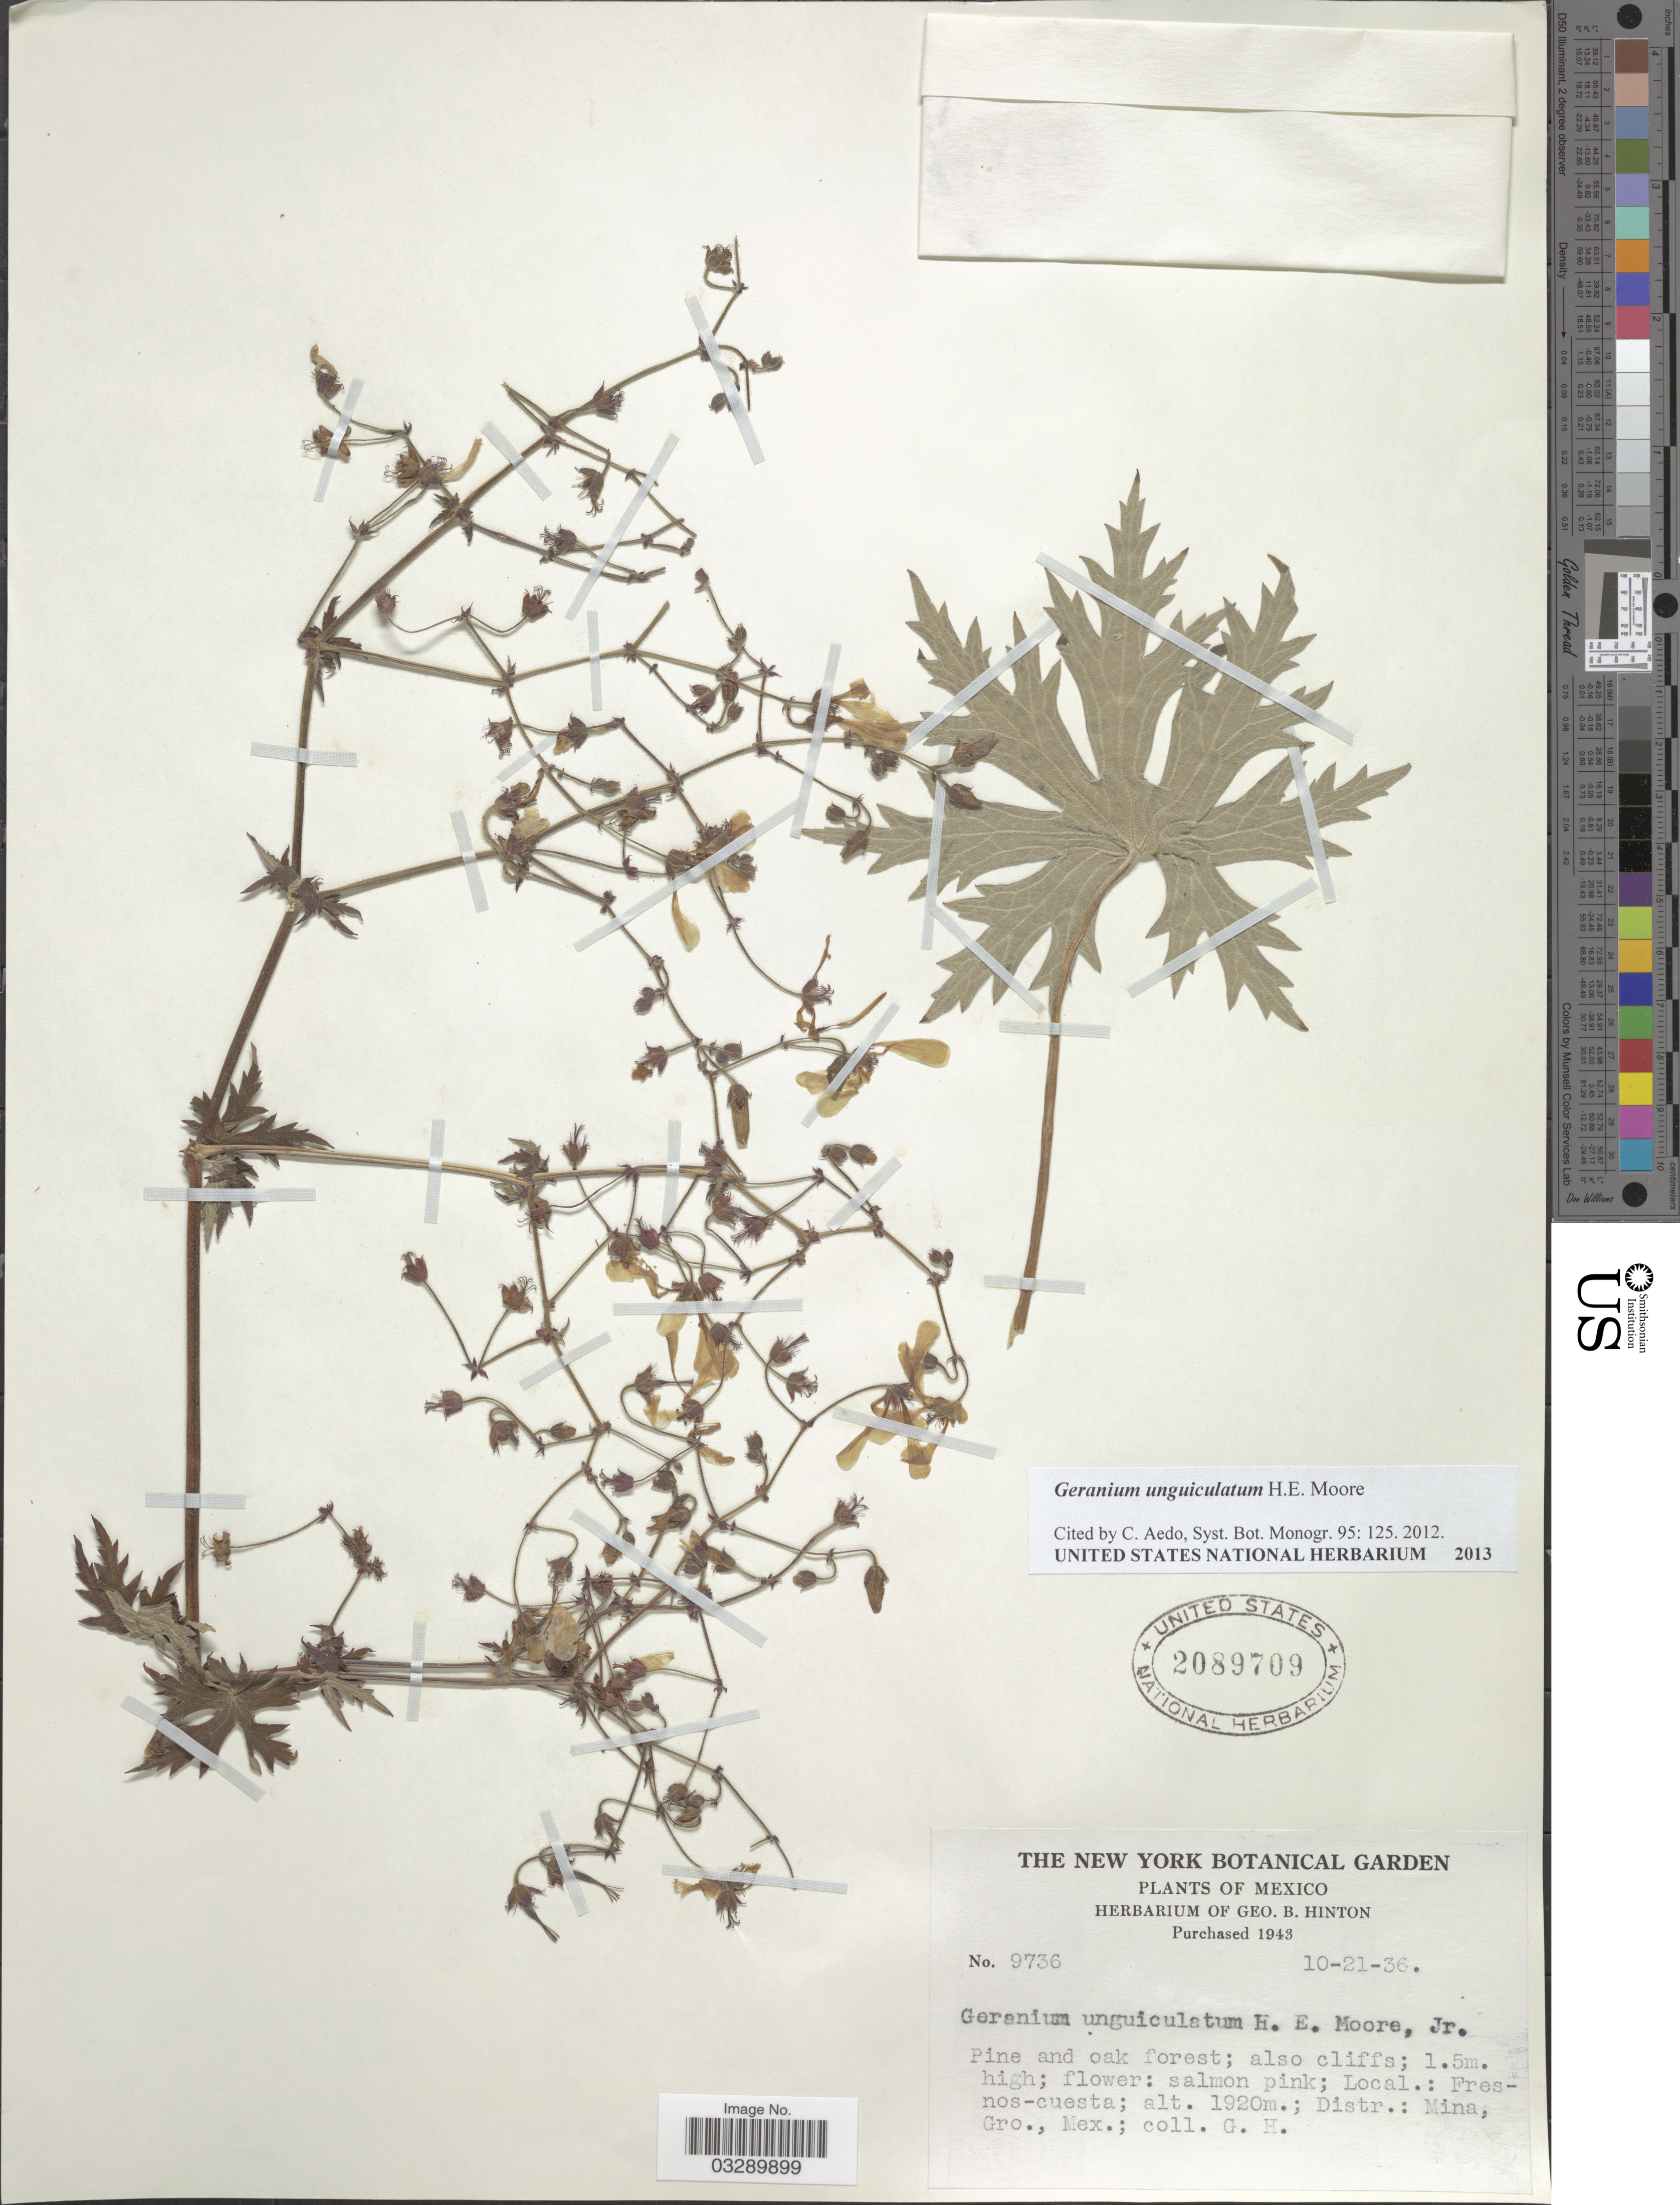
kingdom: Plantae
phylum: Tracheophyta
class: Magnoliopsida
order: Geraniales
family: Geraniaceae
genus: Geranium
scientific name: Geranium unguiculatum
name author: H.E. Moore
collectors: G. B. Hinton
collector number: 9736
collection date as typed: Transcribed d/m/y: 21/10/36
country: Mexico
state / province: Guerrero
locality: Fresnos-cuesta. Distr.: Mina, Gro.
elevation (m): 1920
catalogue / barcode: US 2089709